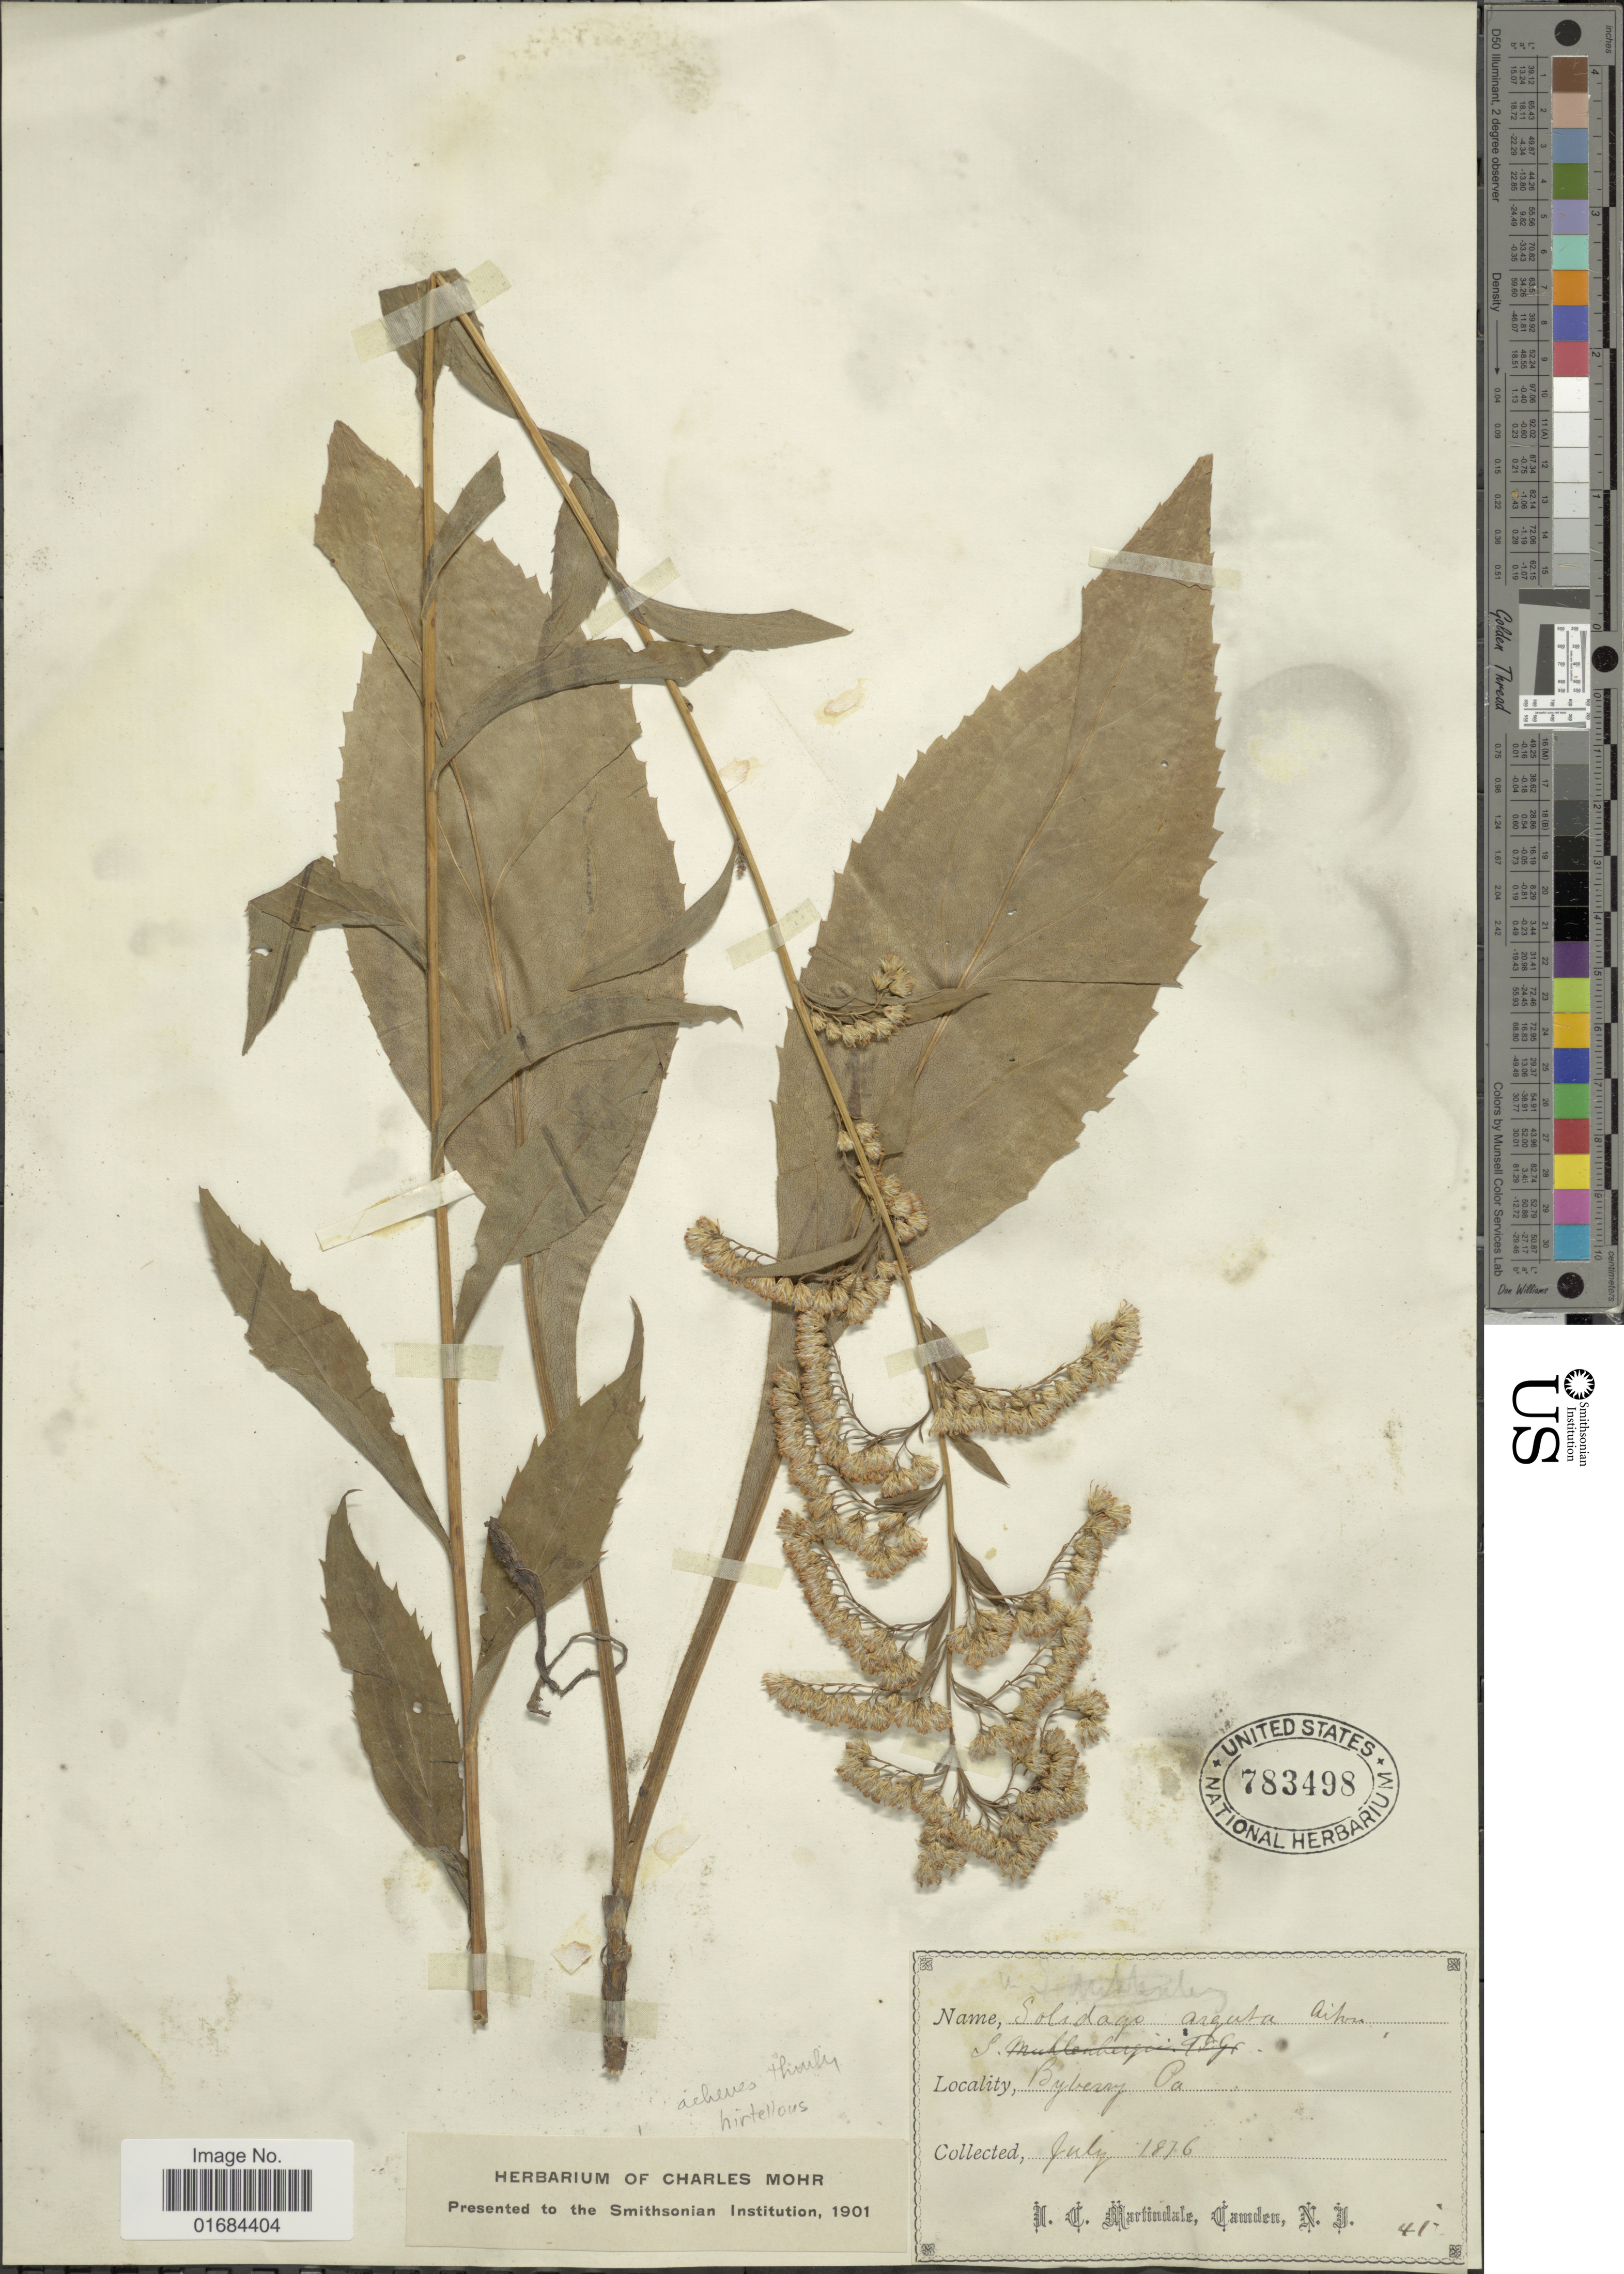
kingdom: Plantae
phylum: Tracheophyta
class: Magnoliopsida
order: Asterales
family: Asteraceae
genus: Solidago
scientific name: Solidago arguta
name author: Aiton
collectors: I. C. Martindale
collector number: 41*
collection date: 1876-07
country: United States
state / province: Pennsylvania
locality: Byberry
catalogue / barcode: US 783498